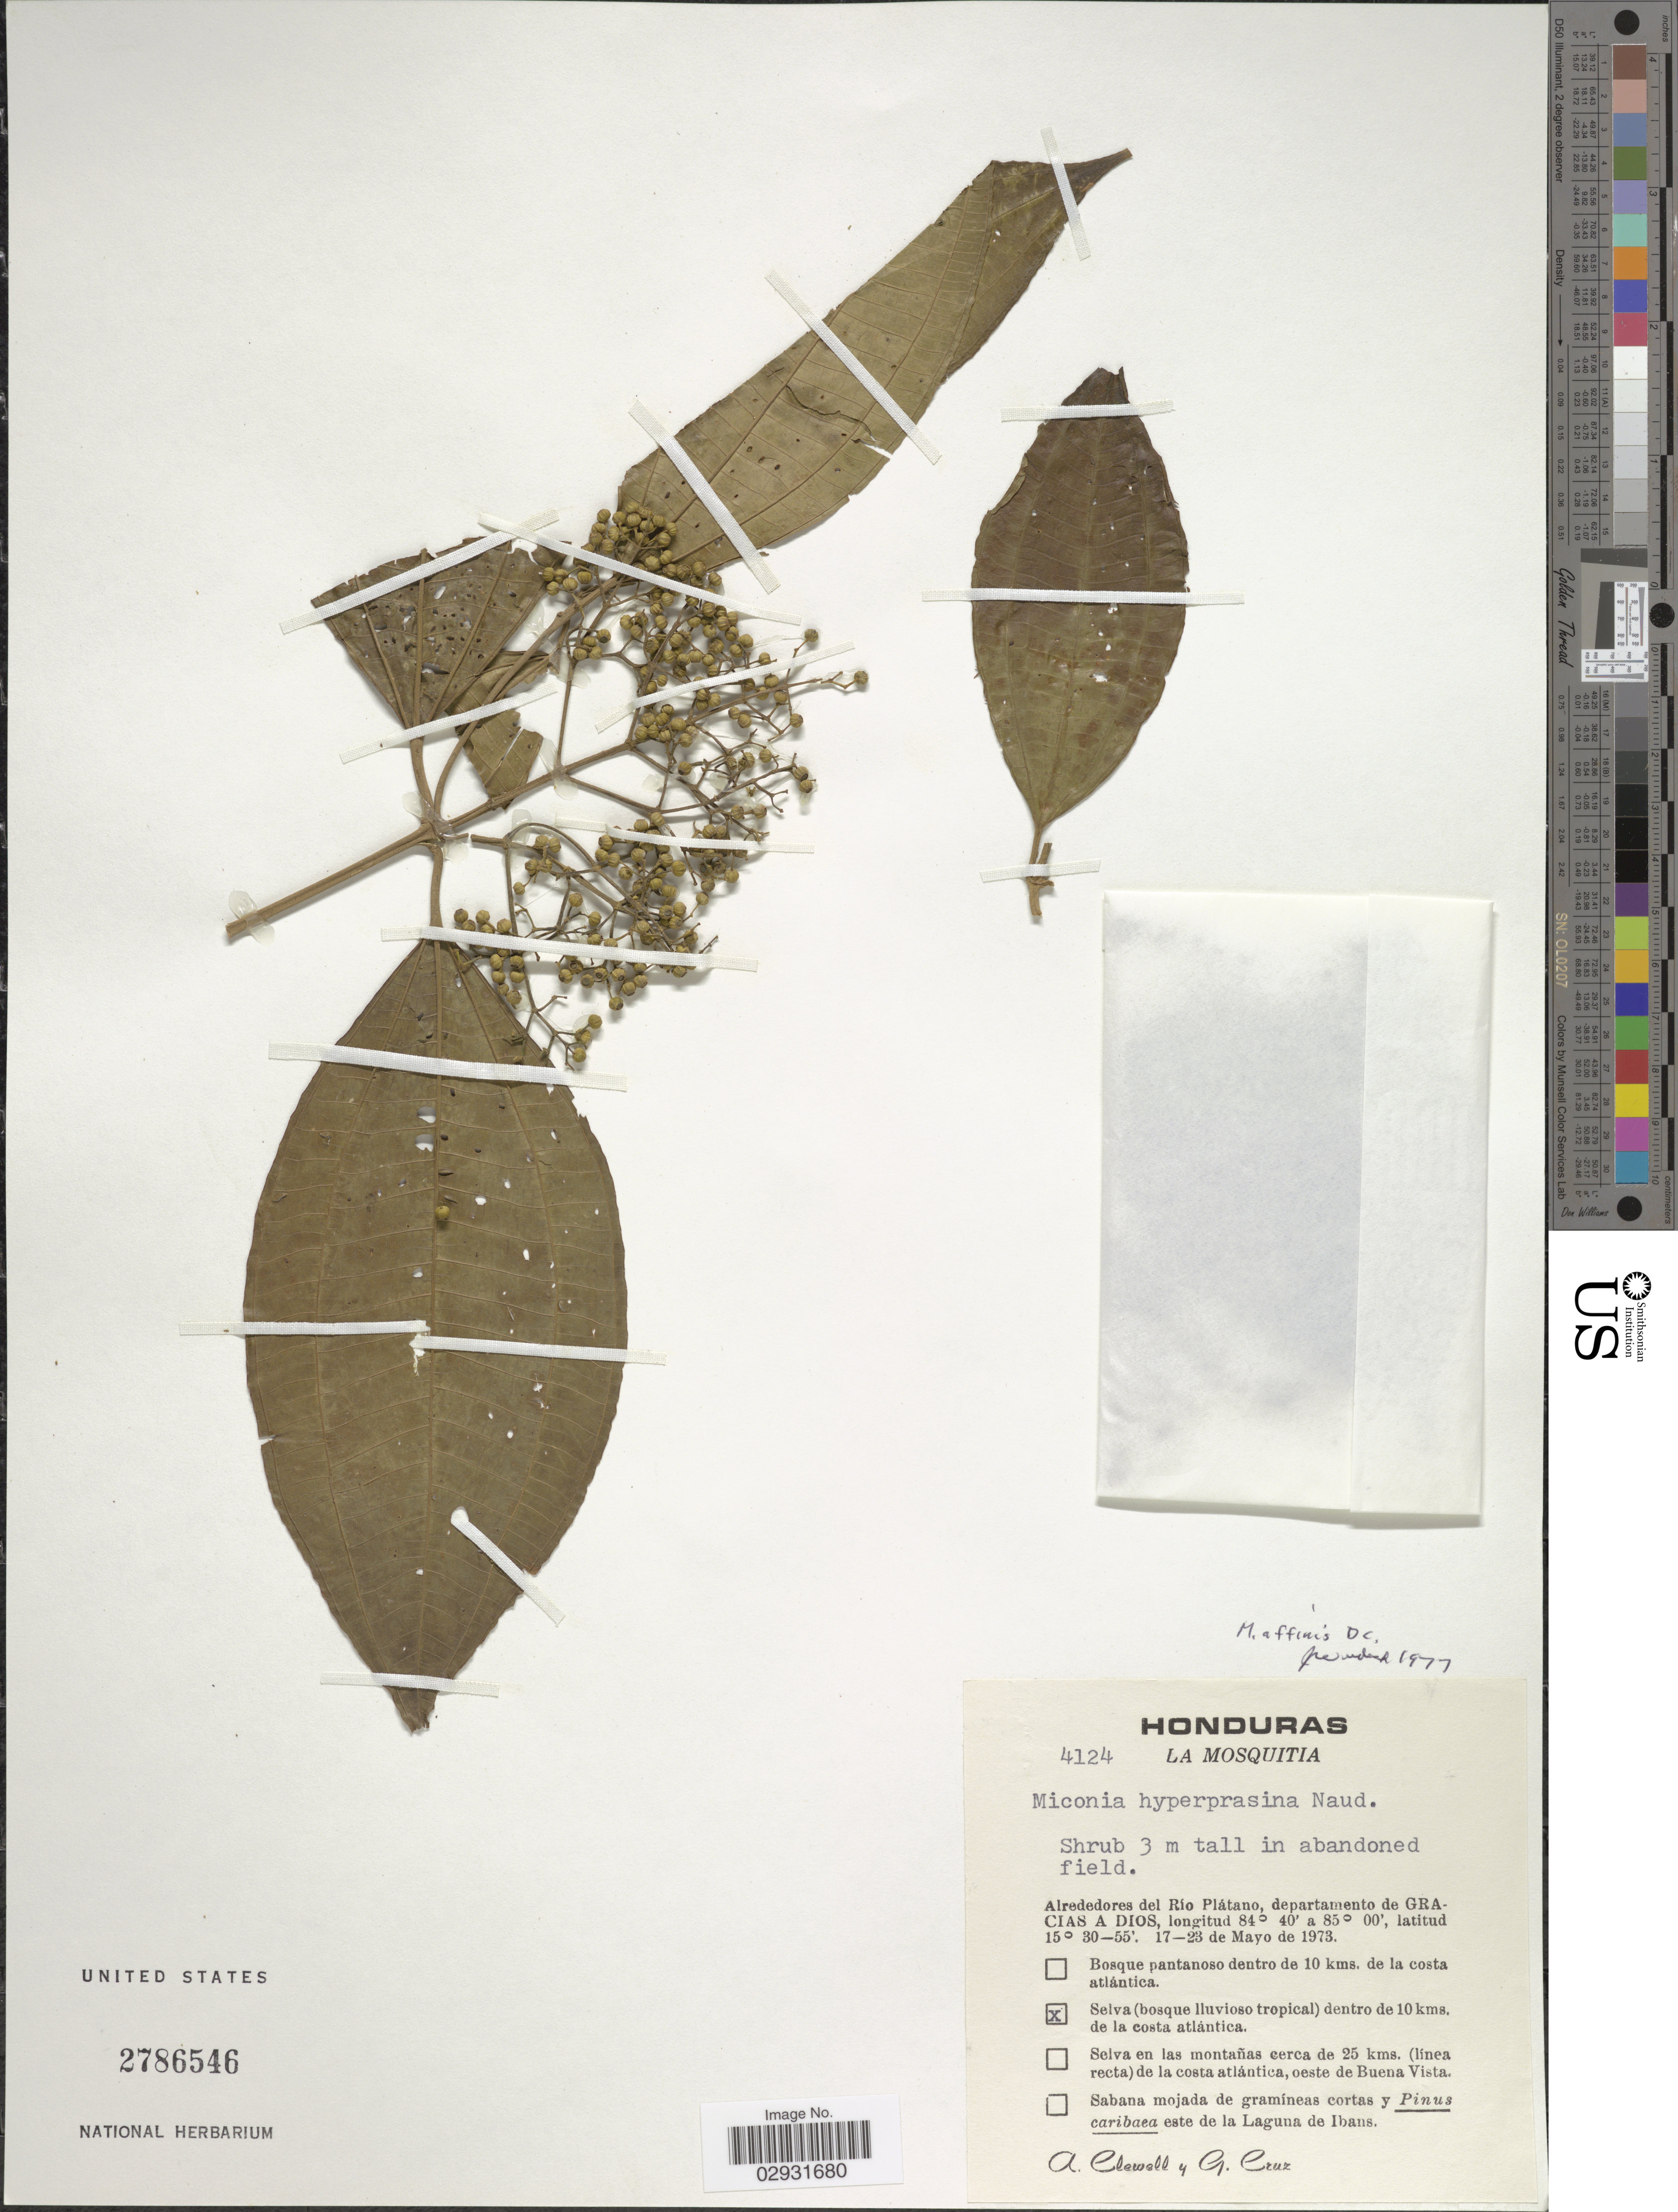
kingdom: Plantae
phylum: Tracheophyta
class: Magnoliopsida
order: Myrtales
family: Melastomataceae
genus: Miconia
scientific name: Miconia affinis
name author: DC.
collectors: A. Clewell & G. Cruz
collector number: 4124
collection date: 1973-05-17/1973-05-23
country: Honduras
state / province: Gracias de Dios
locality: La Mosquitia. Alrededores del Río Plátano, departamento de Gracias a Dios. Selva (bosque lluvioso tropical) dentro de 10 kms. de la costa atlántica.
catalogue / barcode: US 2786546